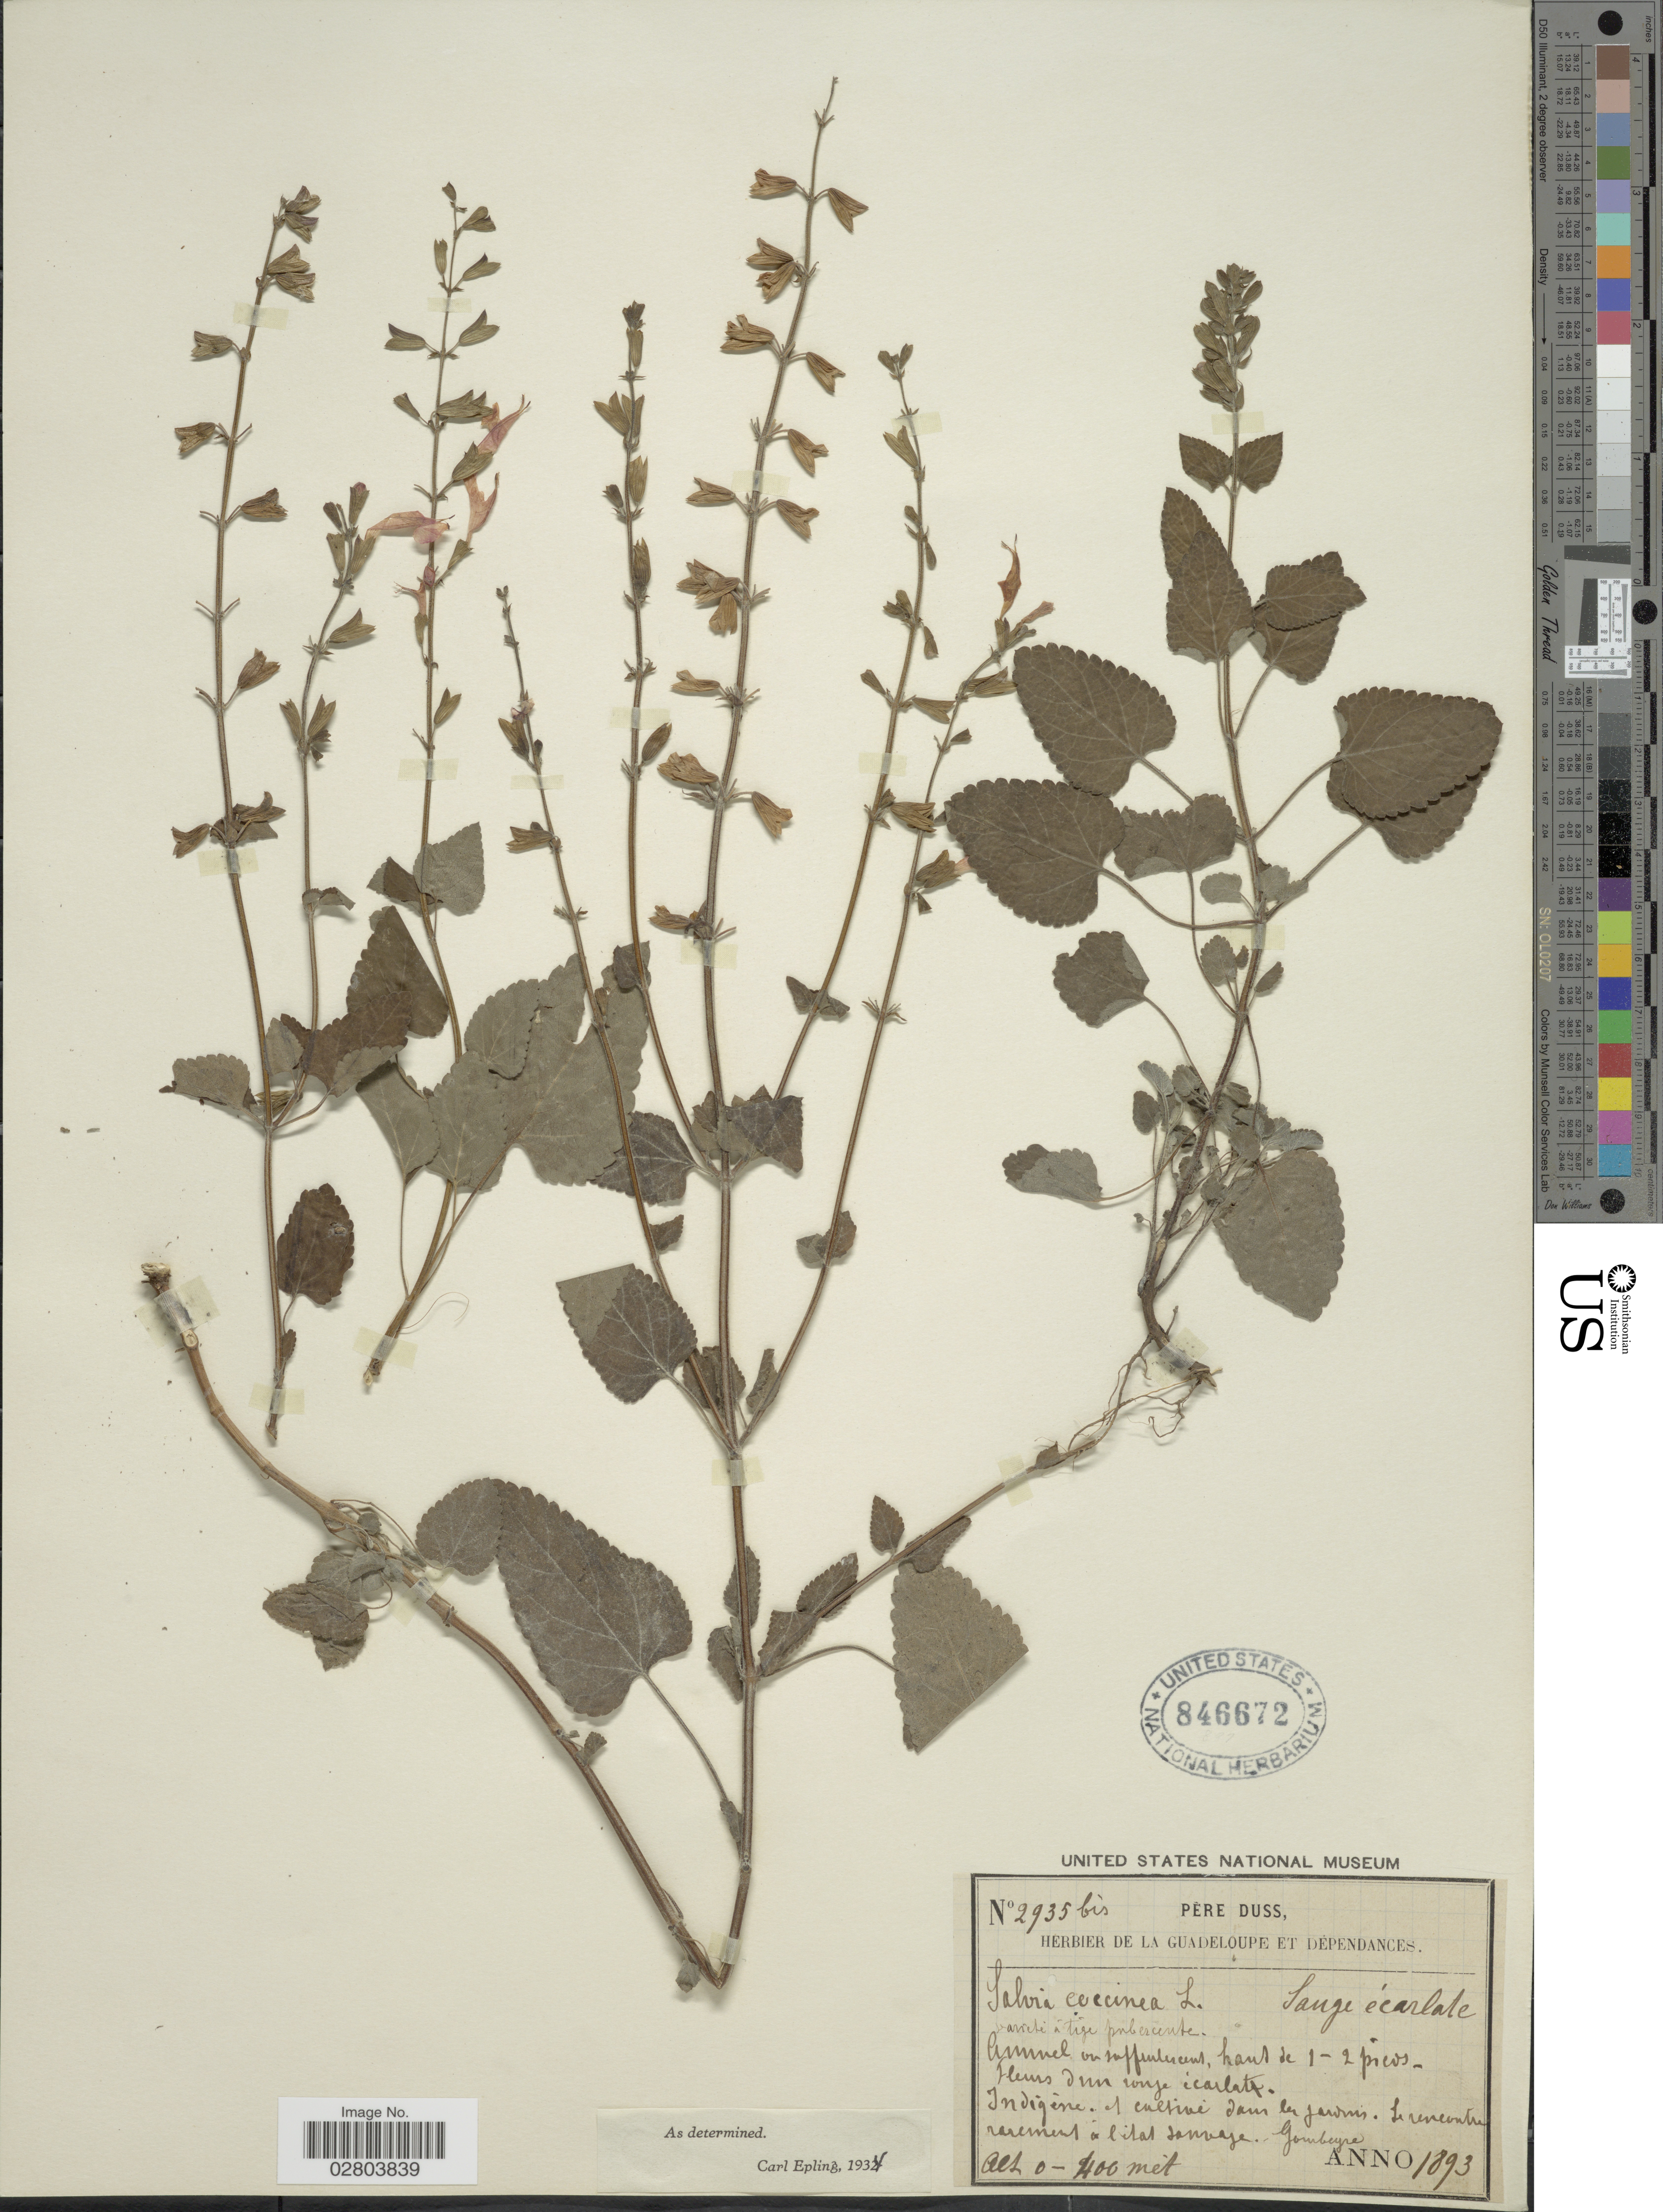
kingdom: Plantae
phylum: Tracheophyta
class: Magnoliopsida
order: Lamiales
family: Lamiaceae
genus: Salvia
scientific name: Salvia coccinea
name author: Etlinger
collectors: Père Duss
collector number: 2935bis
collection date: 1893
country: Guadeloupe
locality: Gombeyre.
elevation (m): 0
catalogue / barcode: US 846672